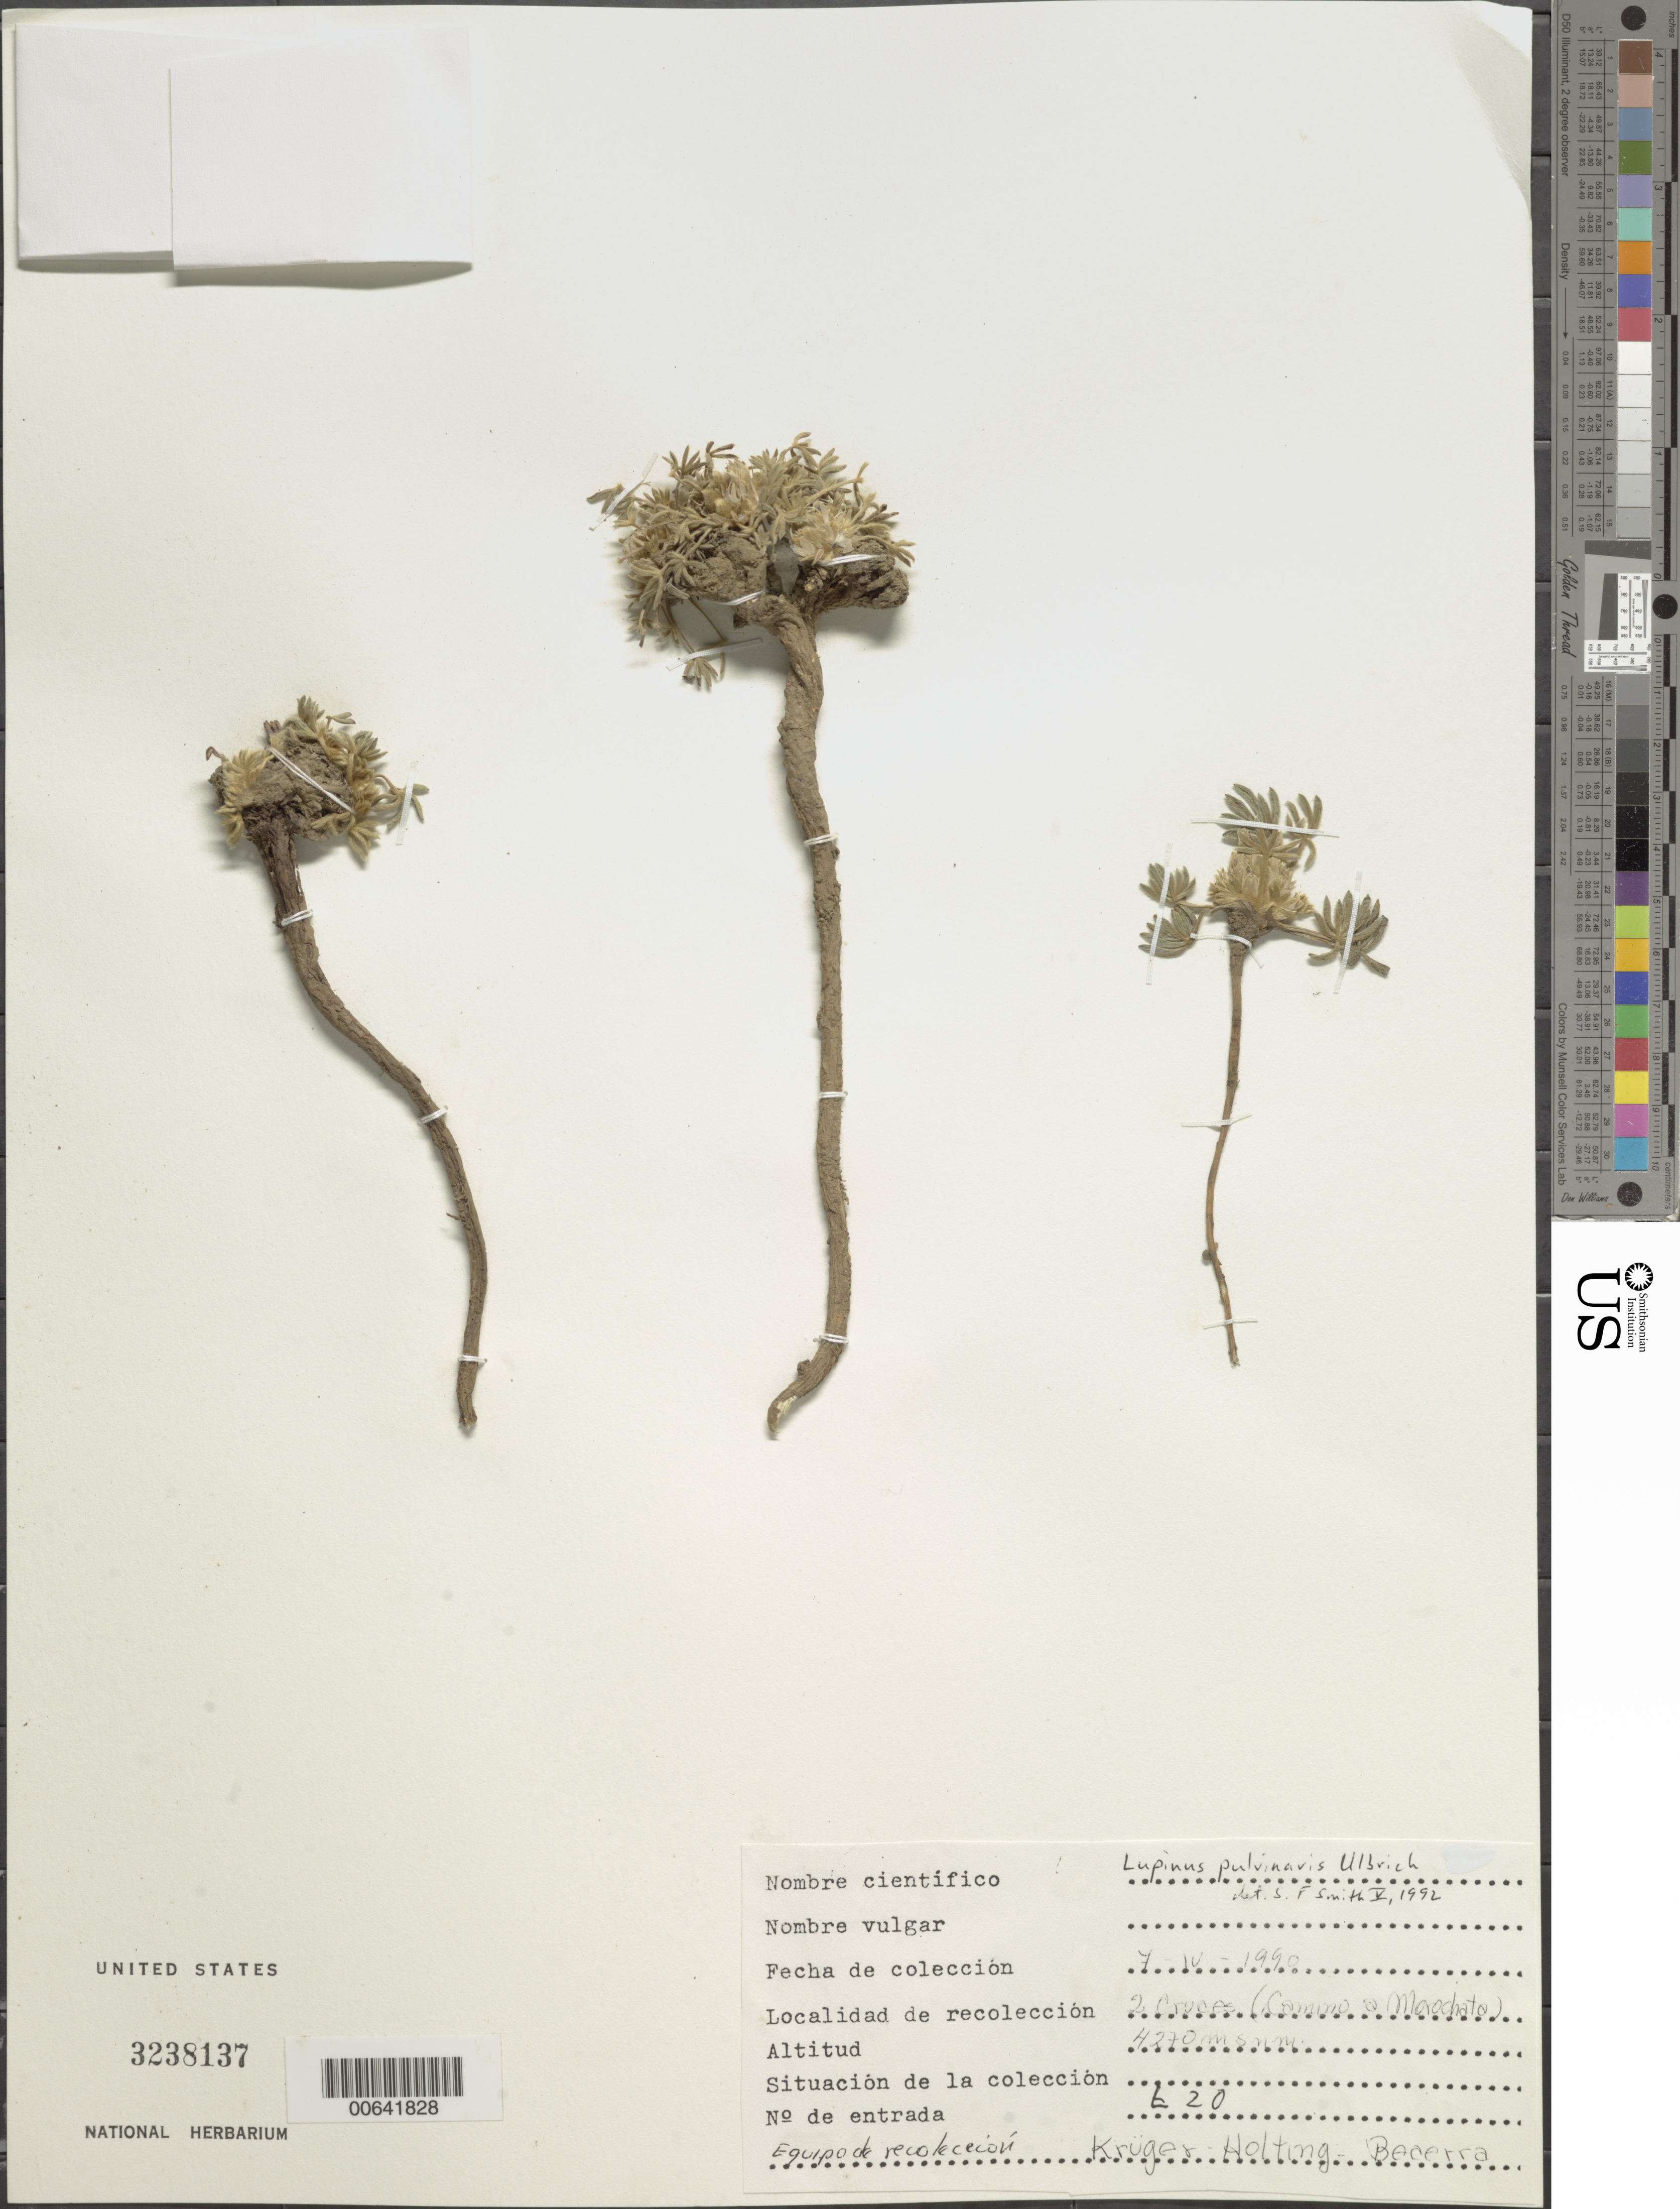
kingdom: Plantae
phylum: Tracheophyta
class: Magnoliopsida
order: Fabales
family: Fabaceae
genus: Lupinus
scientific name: Lupinus pulvinaris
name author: Ulbr.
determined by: Smith, Stephen F., (US), NMNH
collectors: A. M. Kruger R., -. Holting & -. Becerra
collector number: L-20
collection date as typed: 04 Jul 1990 or 07 Apr 1990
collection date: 1990-04-07 or 1990-07-04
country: Bolivia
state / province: La Paz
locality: Dos Cruces, Camino a Morochata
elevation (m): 4270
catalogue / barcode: US 3238137